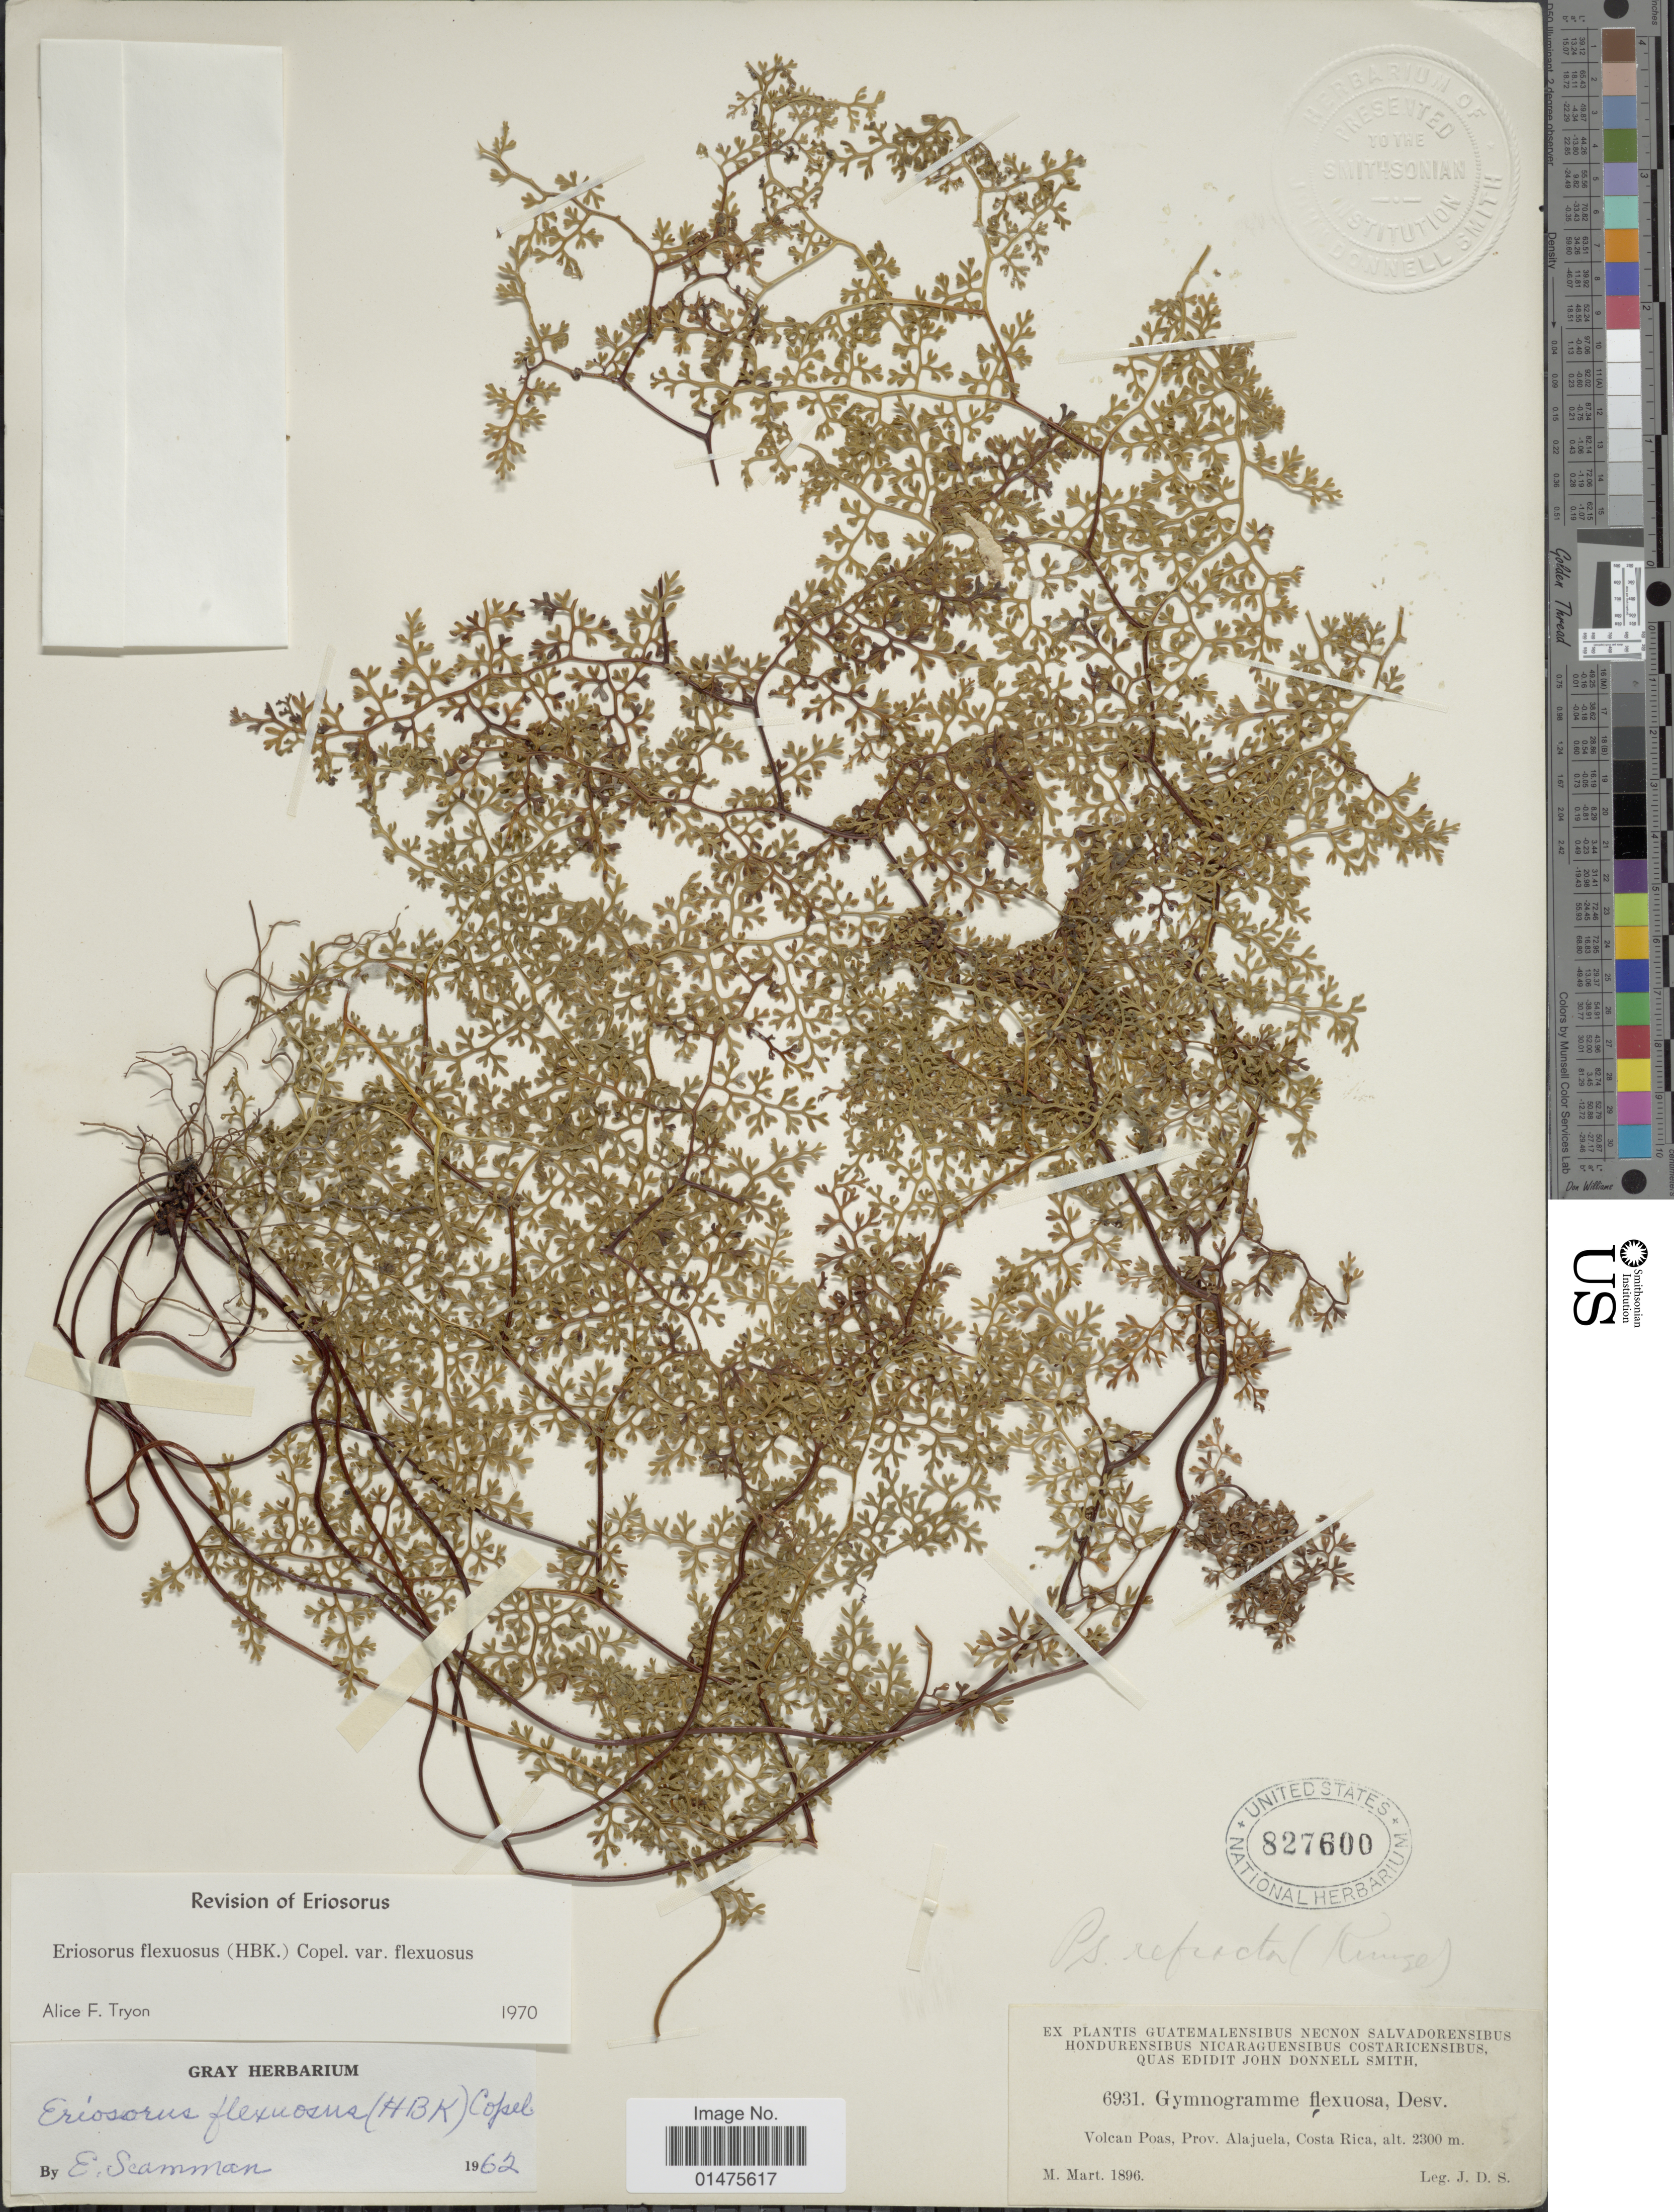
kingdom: Plantae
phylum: Tracheophyta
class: Polypodiopsida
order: Polypodiales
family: Pteridaceae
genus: Jamesonia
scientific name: Jamesonia flexuosa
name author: (Humb. & Bonpl.) Christenh.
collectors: J. D. Smith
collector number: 6931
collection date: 1896-03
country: Costa Rica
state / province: Alajuela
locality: Volcan Poas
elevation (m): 2300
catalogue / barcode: US 827600